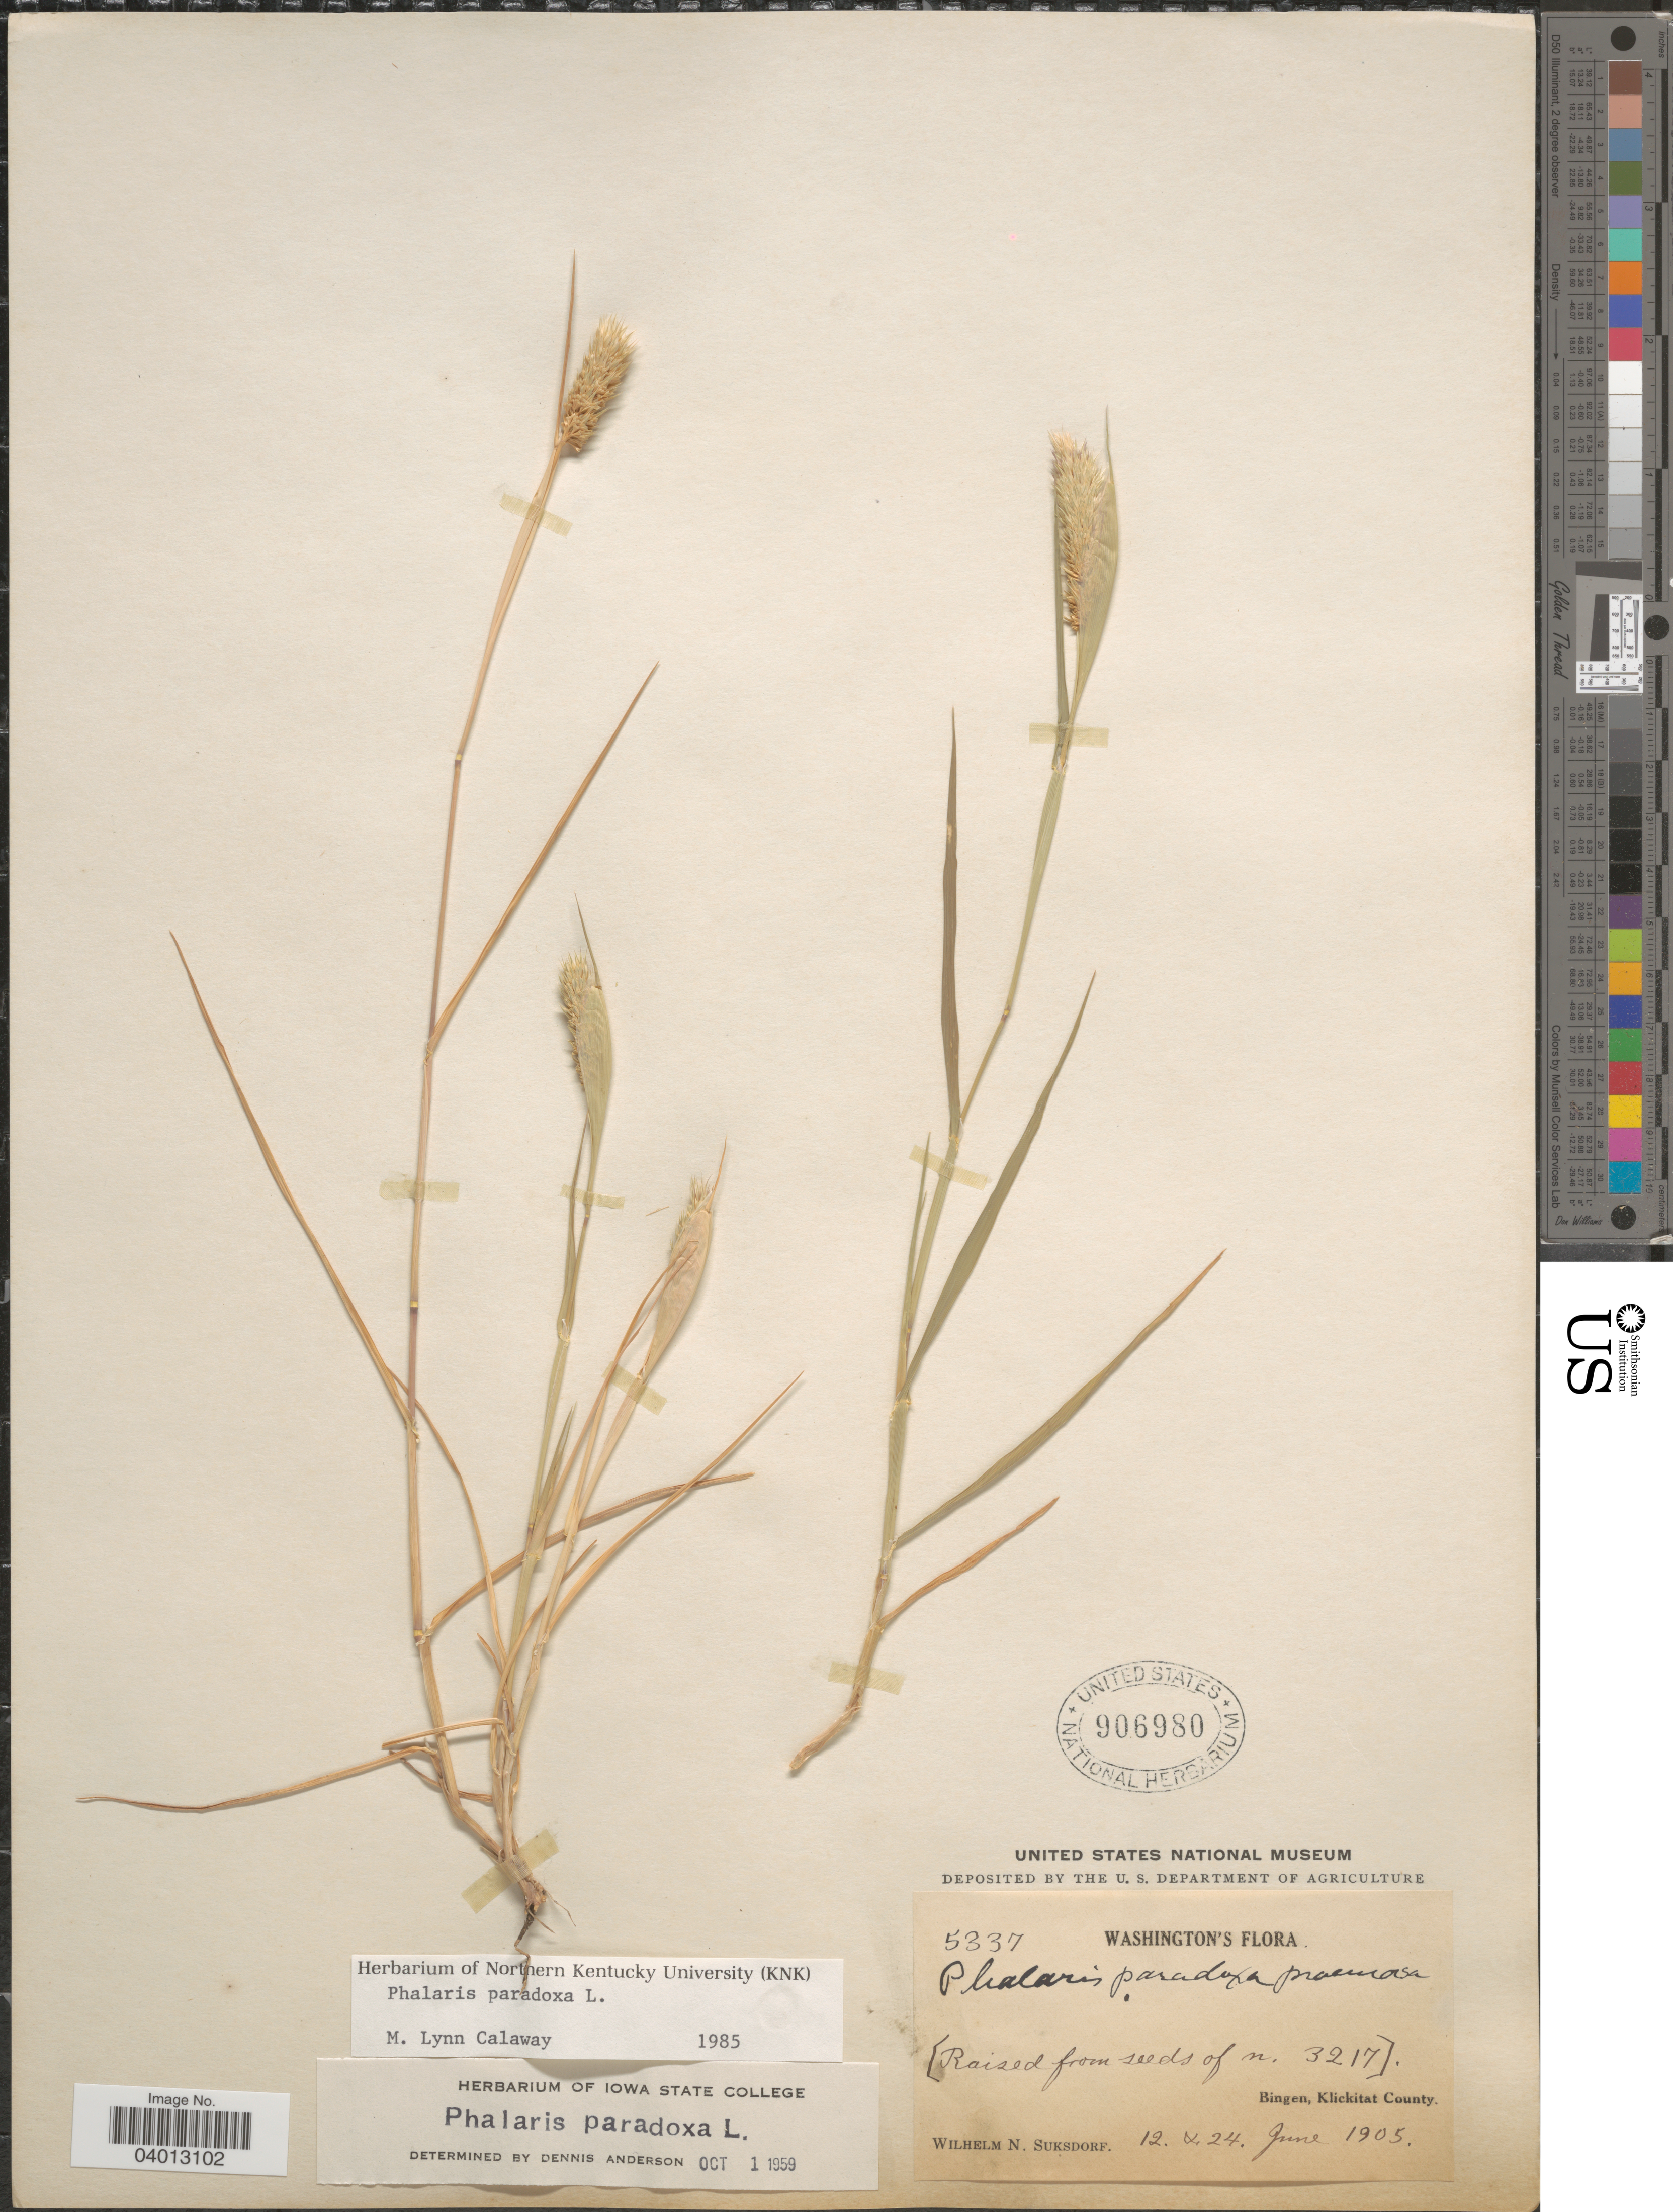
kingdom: Plantae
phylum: Tracheophyta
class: Liliopsida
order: Poales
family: Poaceae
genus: Phalaris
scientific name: Phalaris paradoxa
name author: L.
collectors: W. N. Suksdorf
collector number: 5337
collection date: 1905-06-12/1905-06-24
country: United States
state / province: Washington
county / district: Klickitat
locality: Bingen, Klickitat County.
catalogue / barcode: US 906980